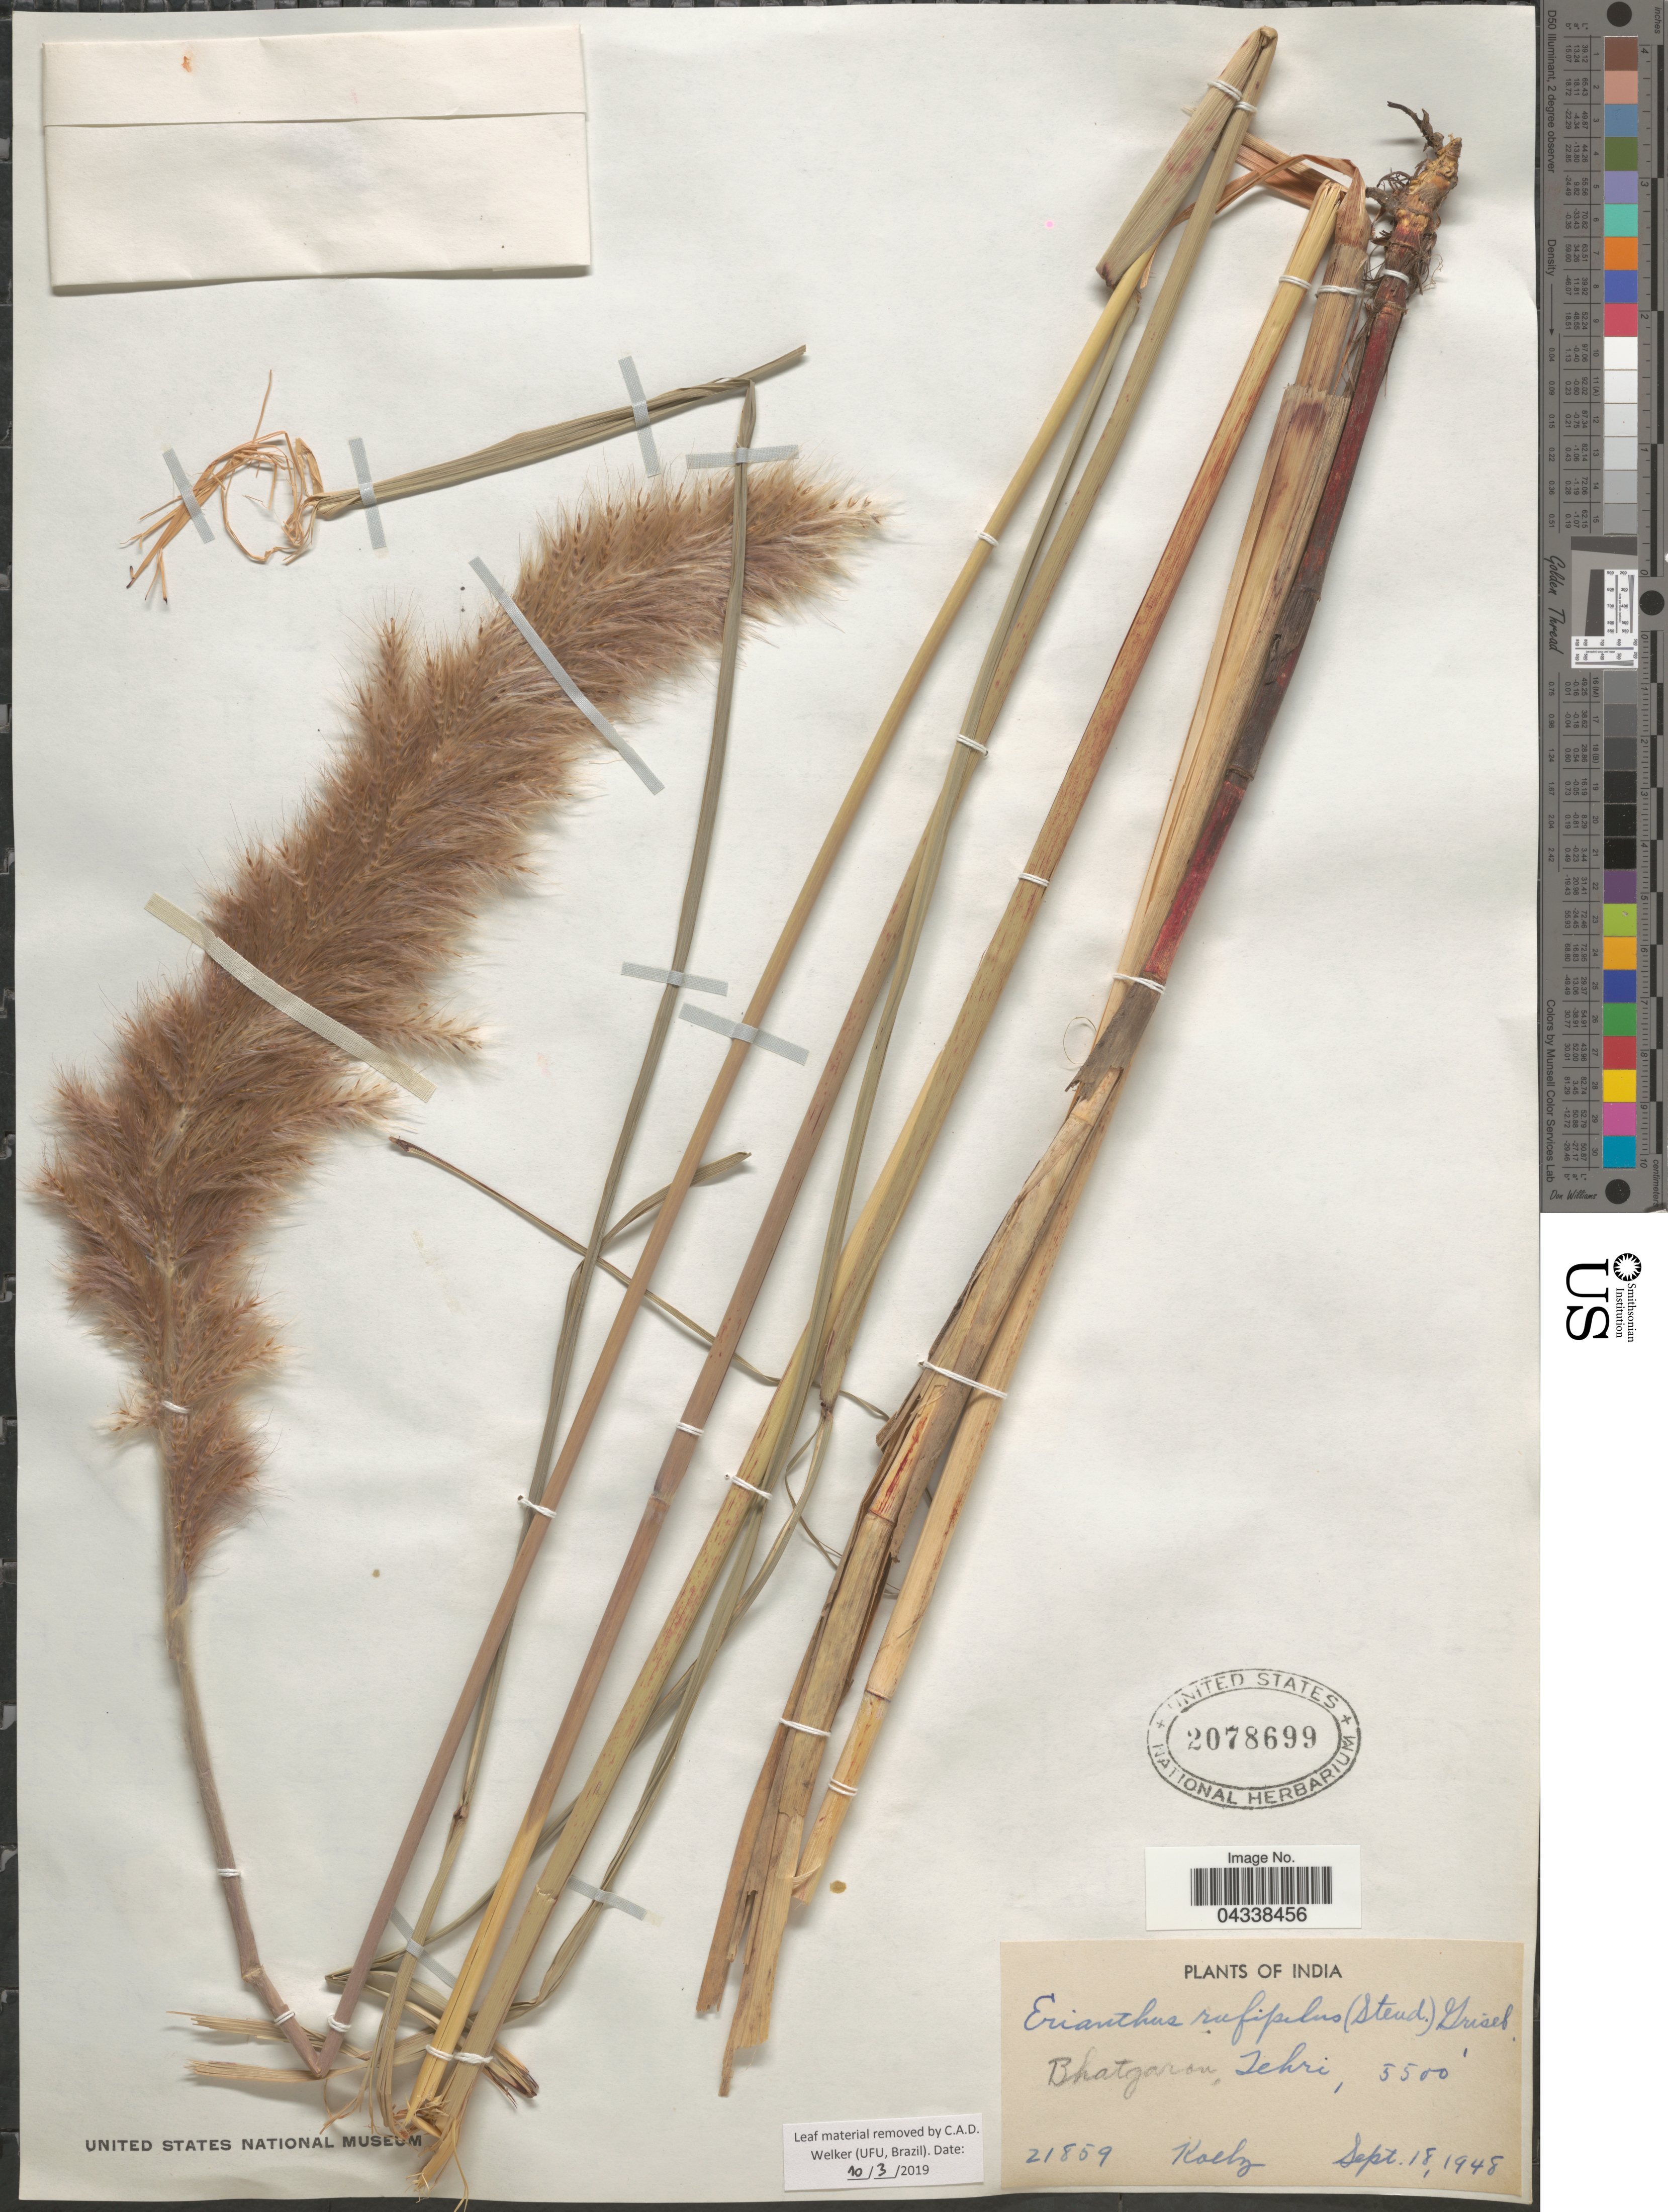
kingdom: Plantae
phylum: Tracheophyta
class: Liliopsida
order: Poales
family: Poaceae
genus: Saccharum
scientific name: Saccharum rufipilum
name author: Steud.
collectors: Koelz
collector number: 21859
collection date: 1948-09-18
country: India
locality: Bhatgaron, Tehri.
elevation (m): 1676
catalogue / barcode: US 2078699